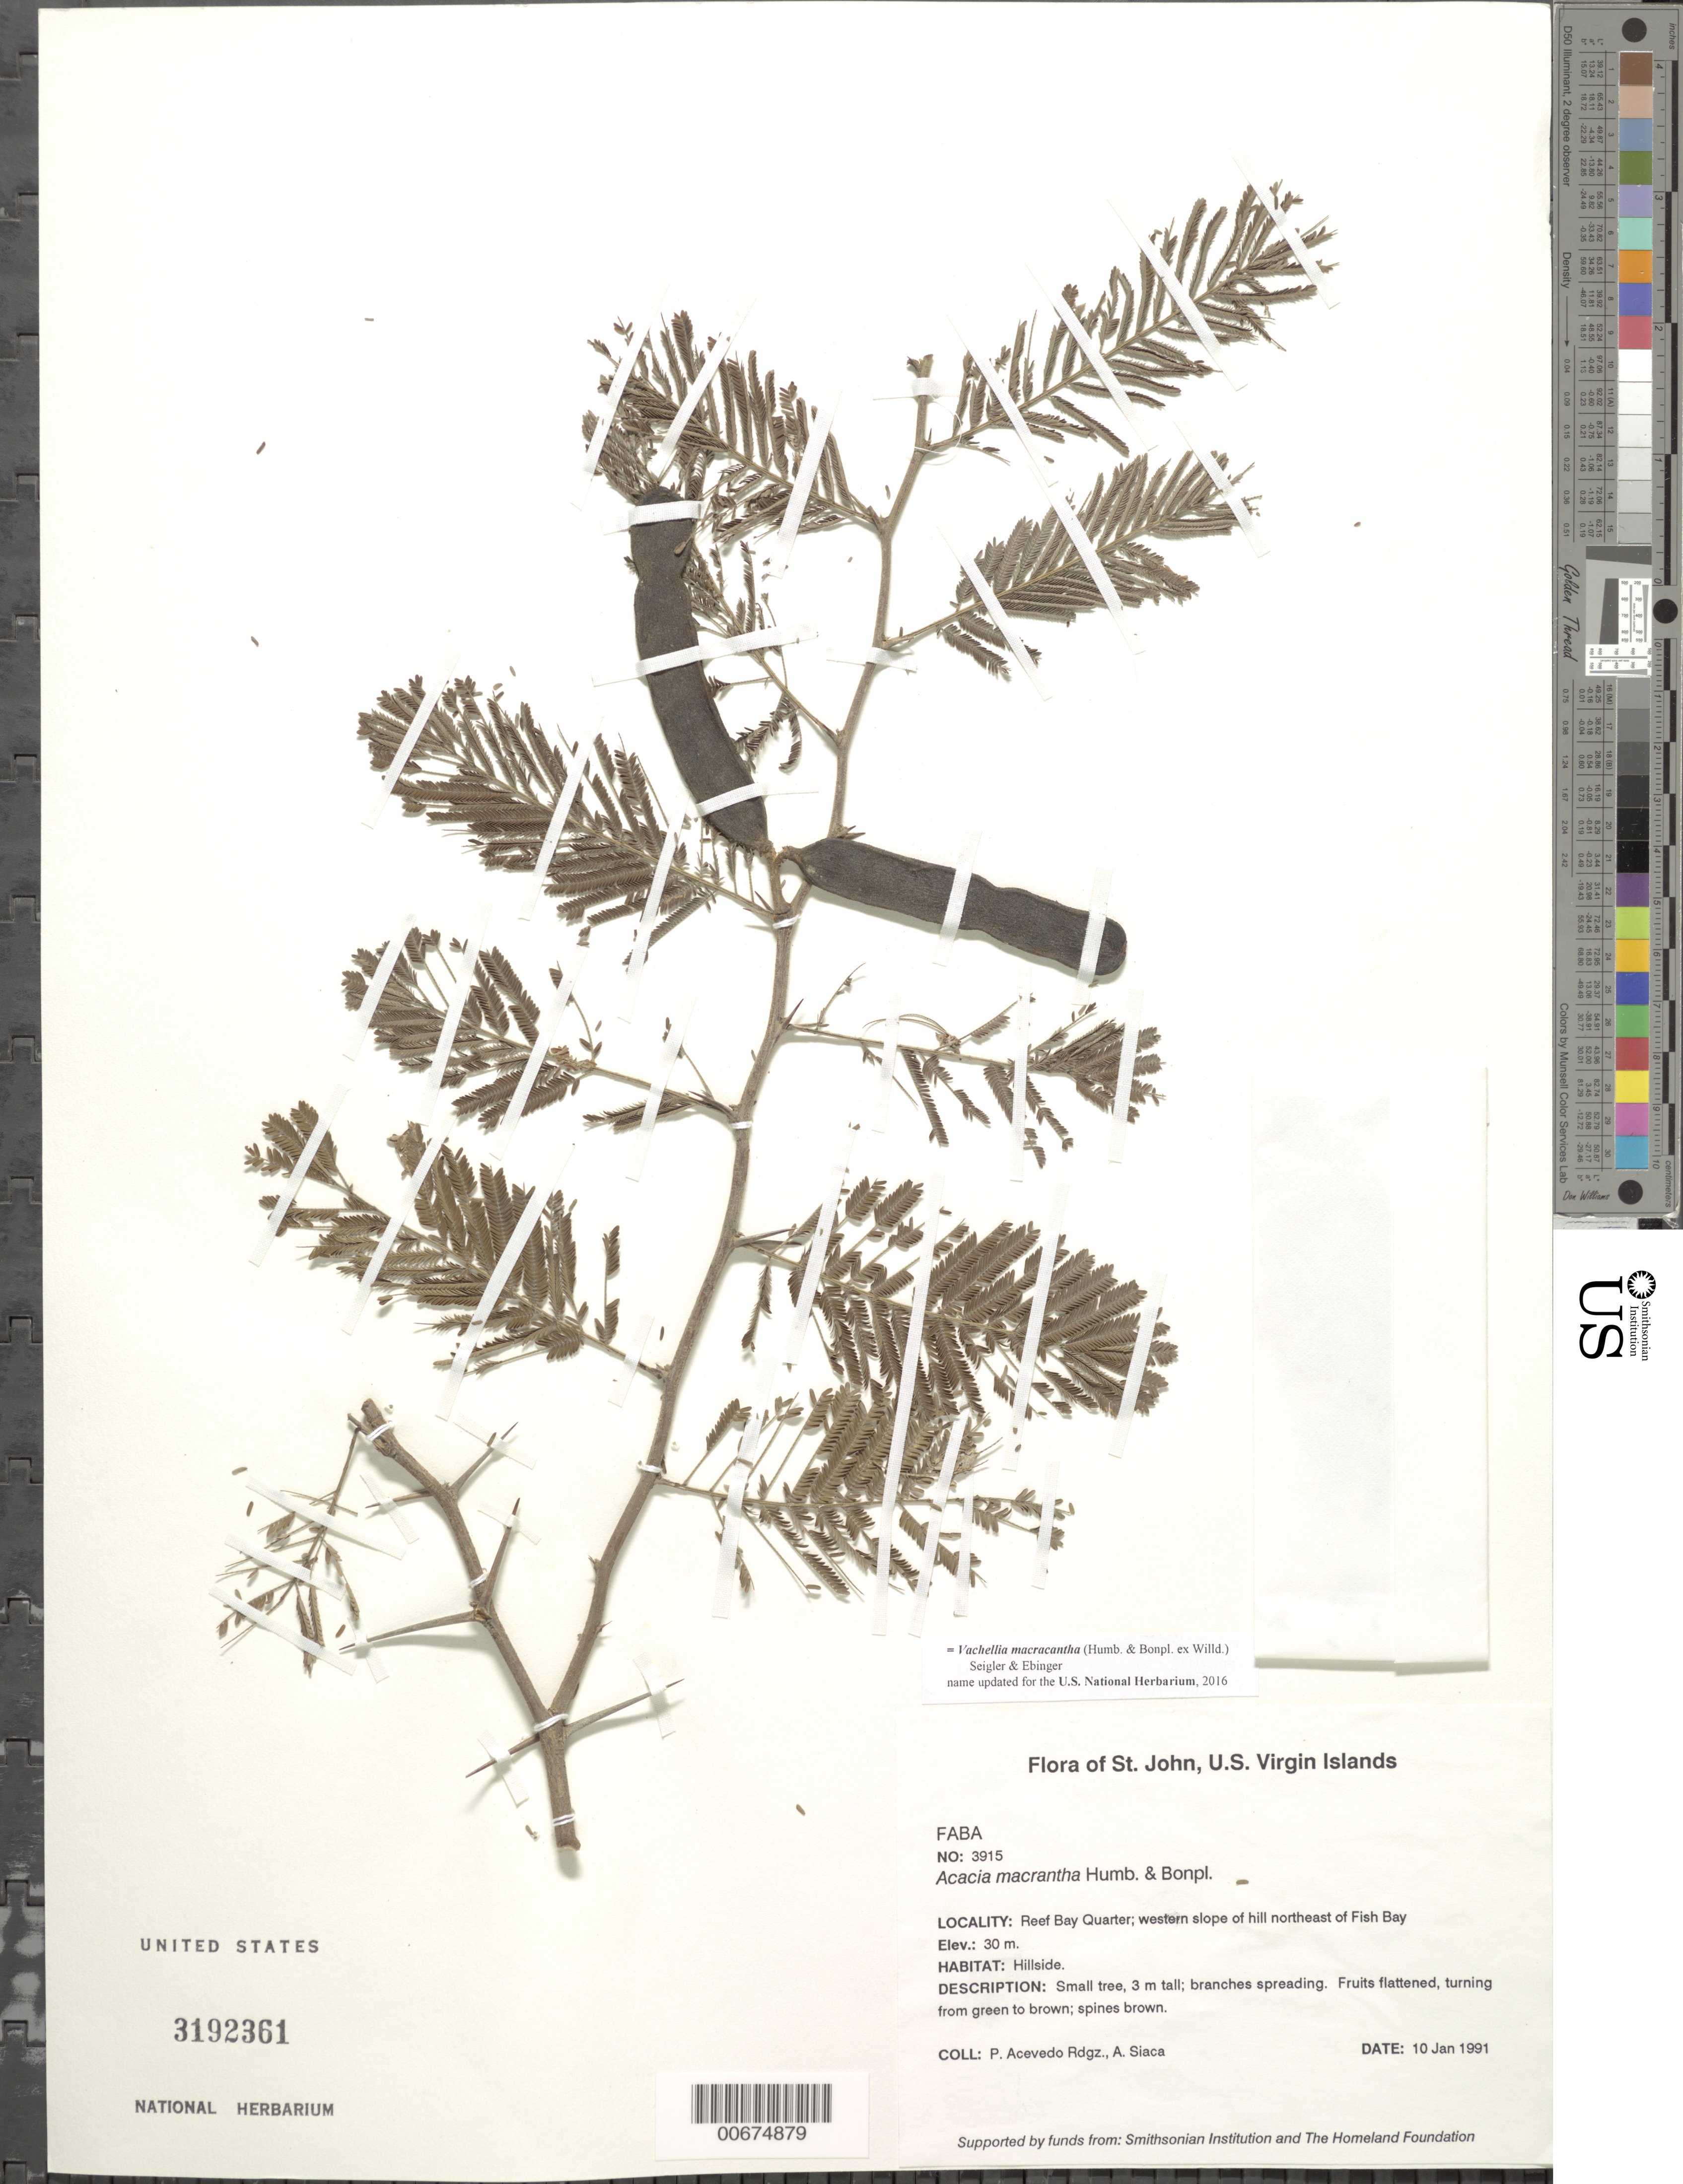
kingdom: Plantae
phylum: Tracheophyta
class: Magnoliopsida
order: Fabales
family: Fabaceae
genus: Vachellia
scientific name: Vachellia macracantha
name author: (Humb. & Bonpl. ex Willd.) Seigler & Ebinger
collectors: P. Acevedo-Rodr. & A. Siaca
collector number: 3915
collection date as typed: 10 Jan 1991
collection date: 1991-01-10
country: U.S. Virgin Islands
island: St. John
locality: Reef Bay Quarter; western slope of hill northeast of Fish Bay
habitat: Hillside.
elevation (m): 30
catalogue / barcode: US 3192361